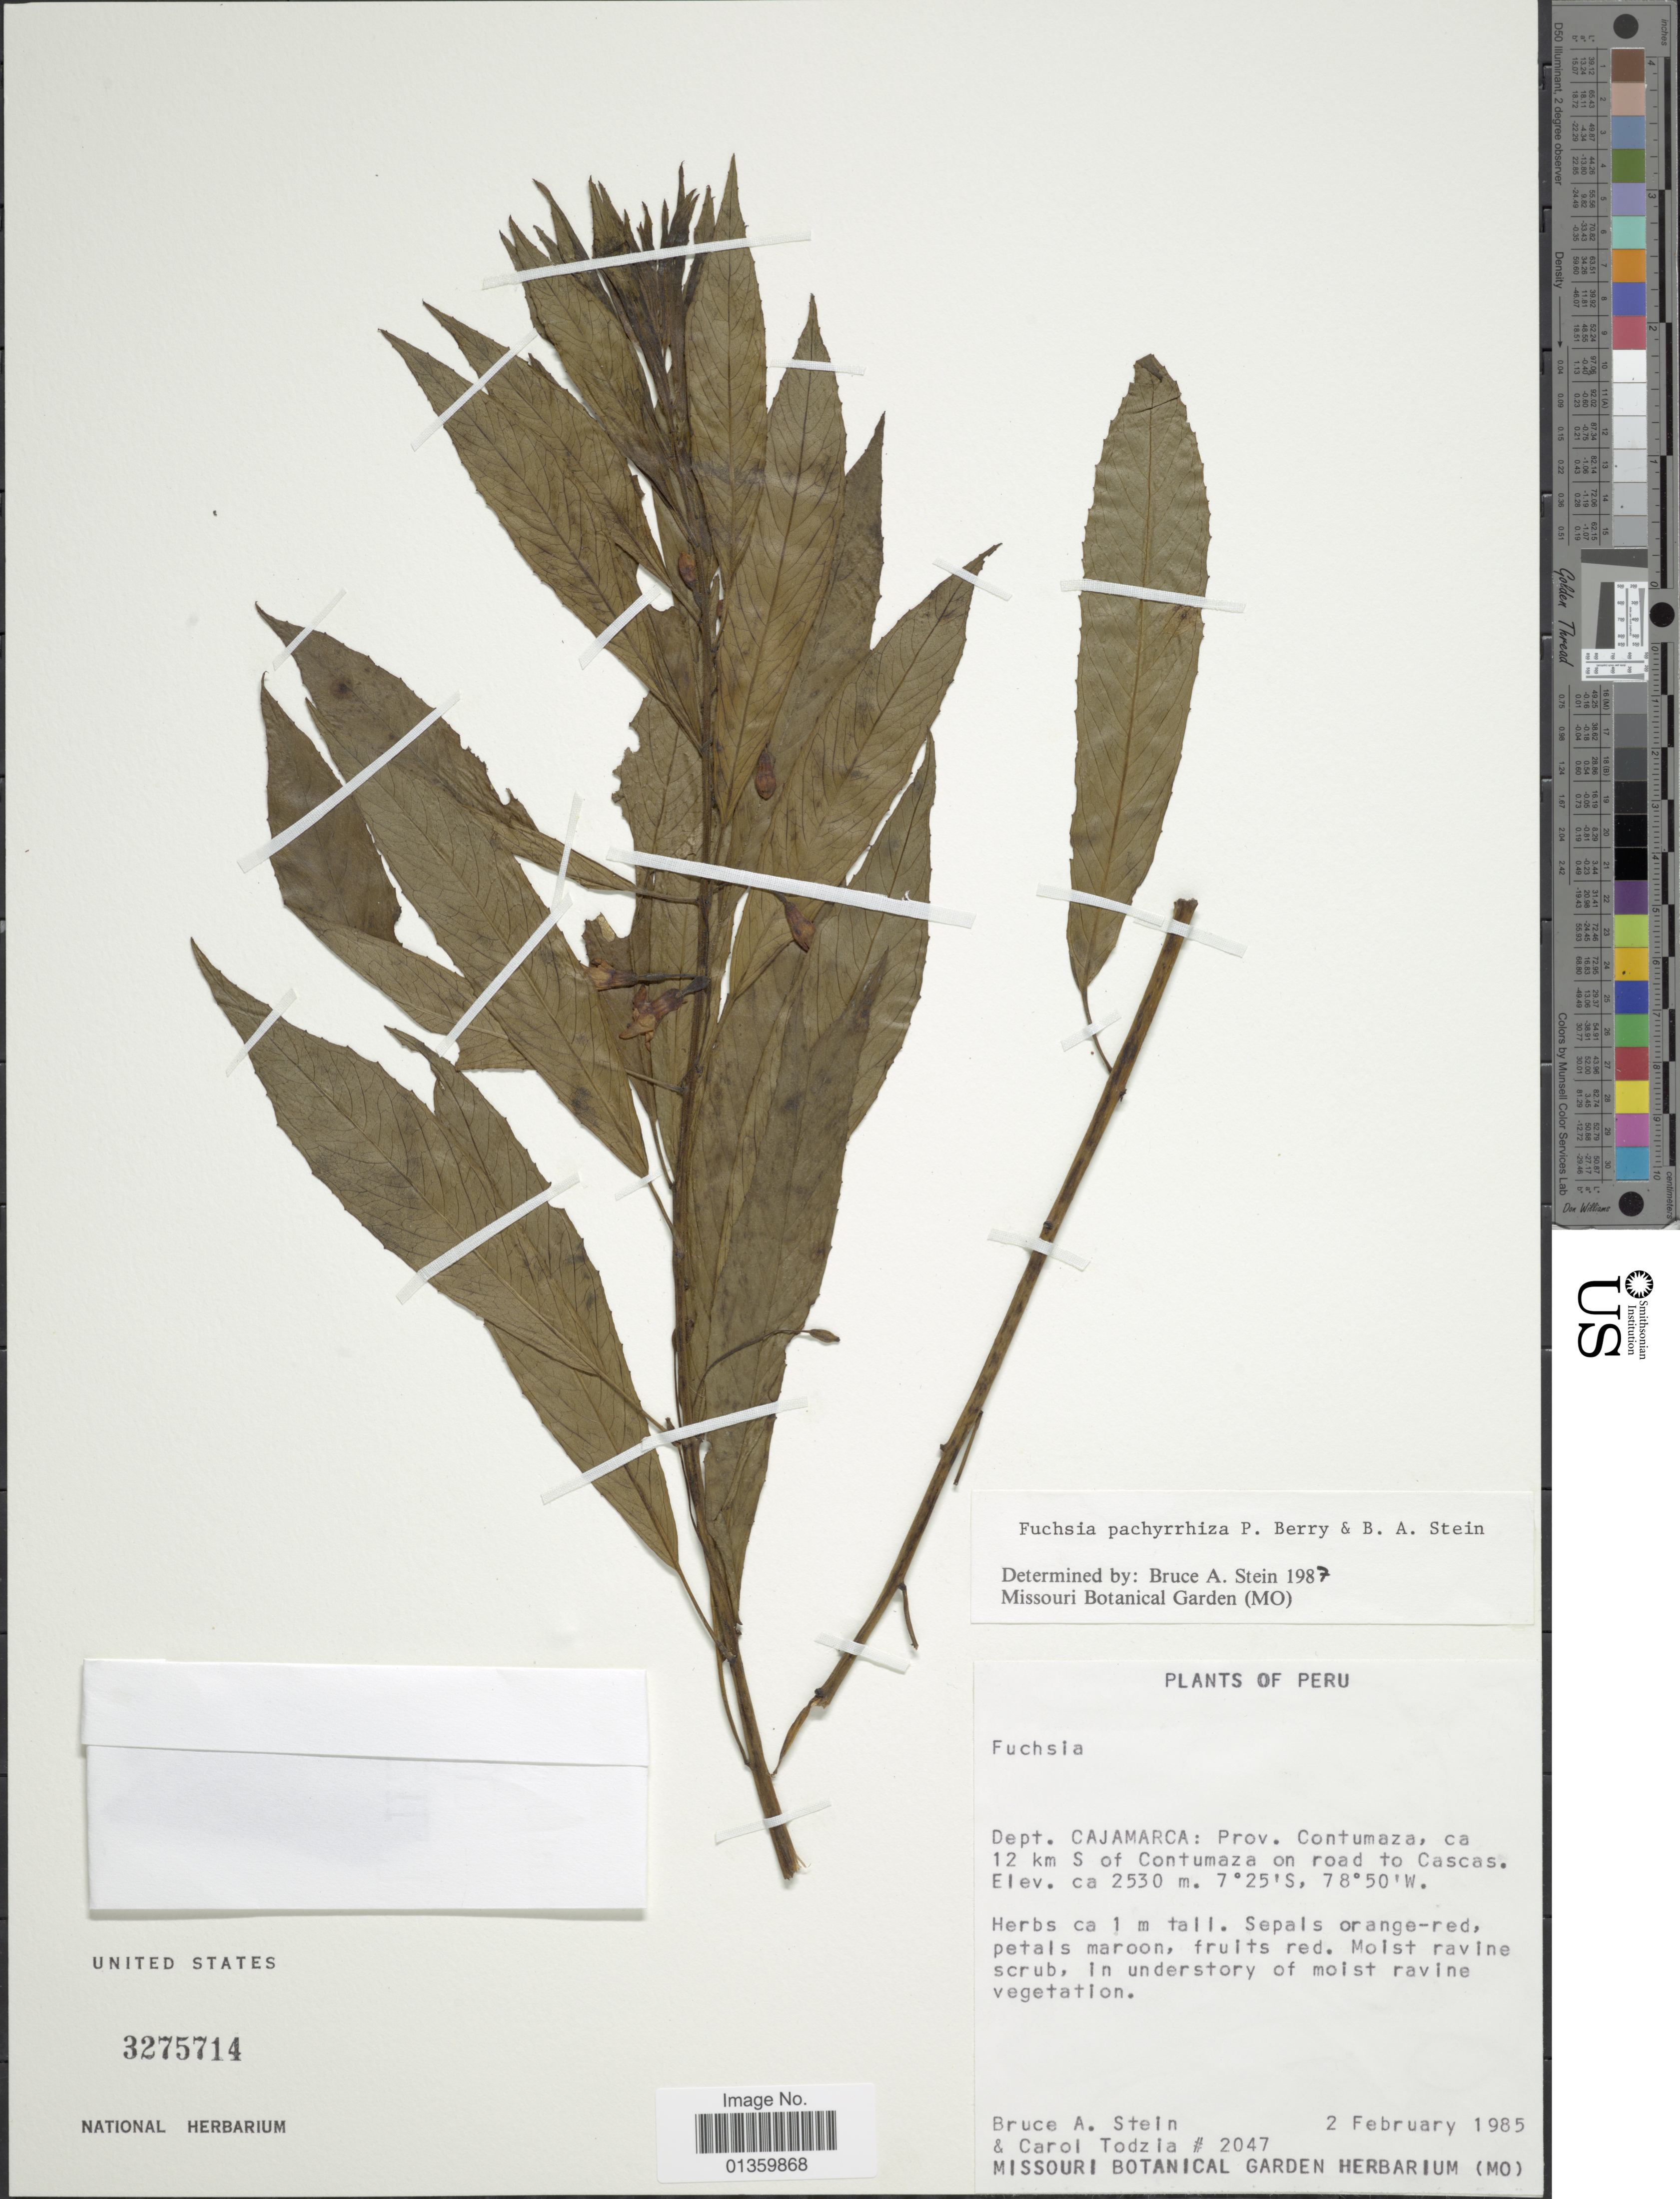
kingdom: Plantae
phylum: Tracheophyta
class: Magnoliopsida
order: Myrtales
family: Onagraceae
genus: Fuchsia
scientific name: Fuchsia pachyrrhiza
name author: P.E. Berry & B.A. Stein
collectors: B. A. Stein & C. A. Todzia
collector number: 2047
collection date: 1985-02-02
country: Peru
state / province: Cajamarca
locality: Prov. Contumaza, ca. 12 km S of Contumaza on road to Cascas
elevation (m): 2530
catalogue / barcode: US 3275714